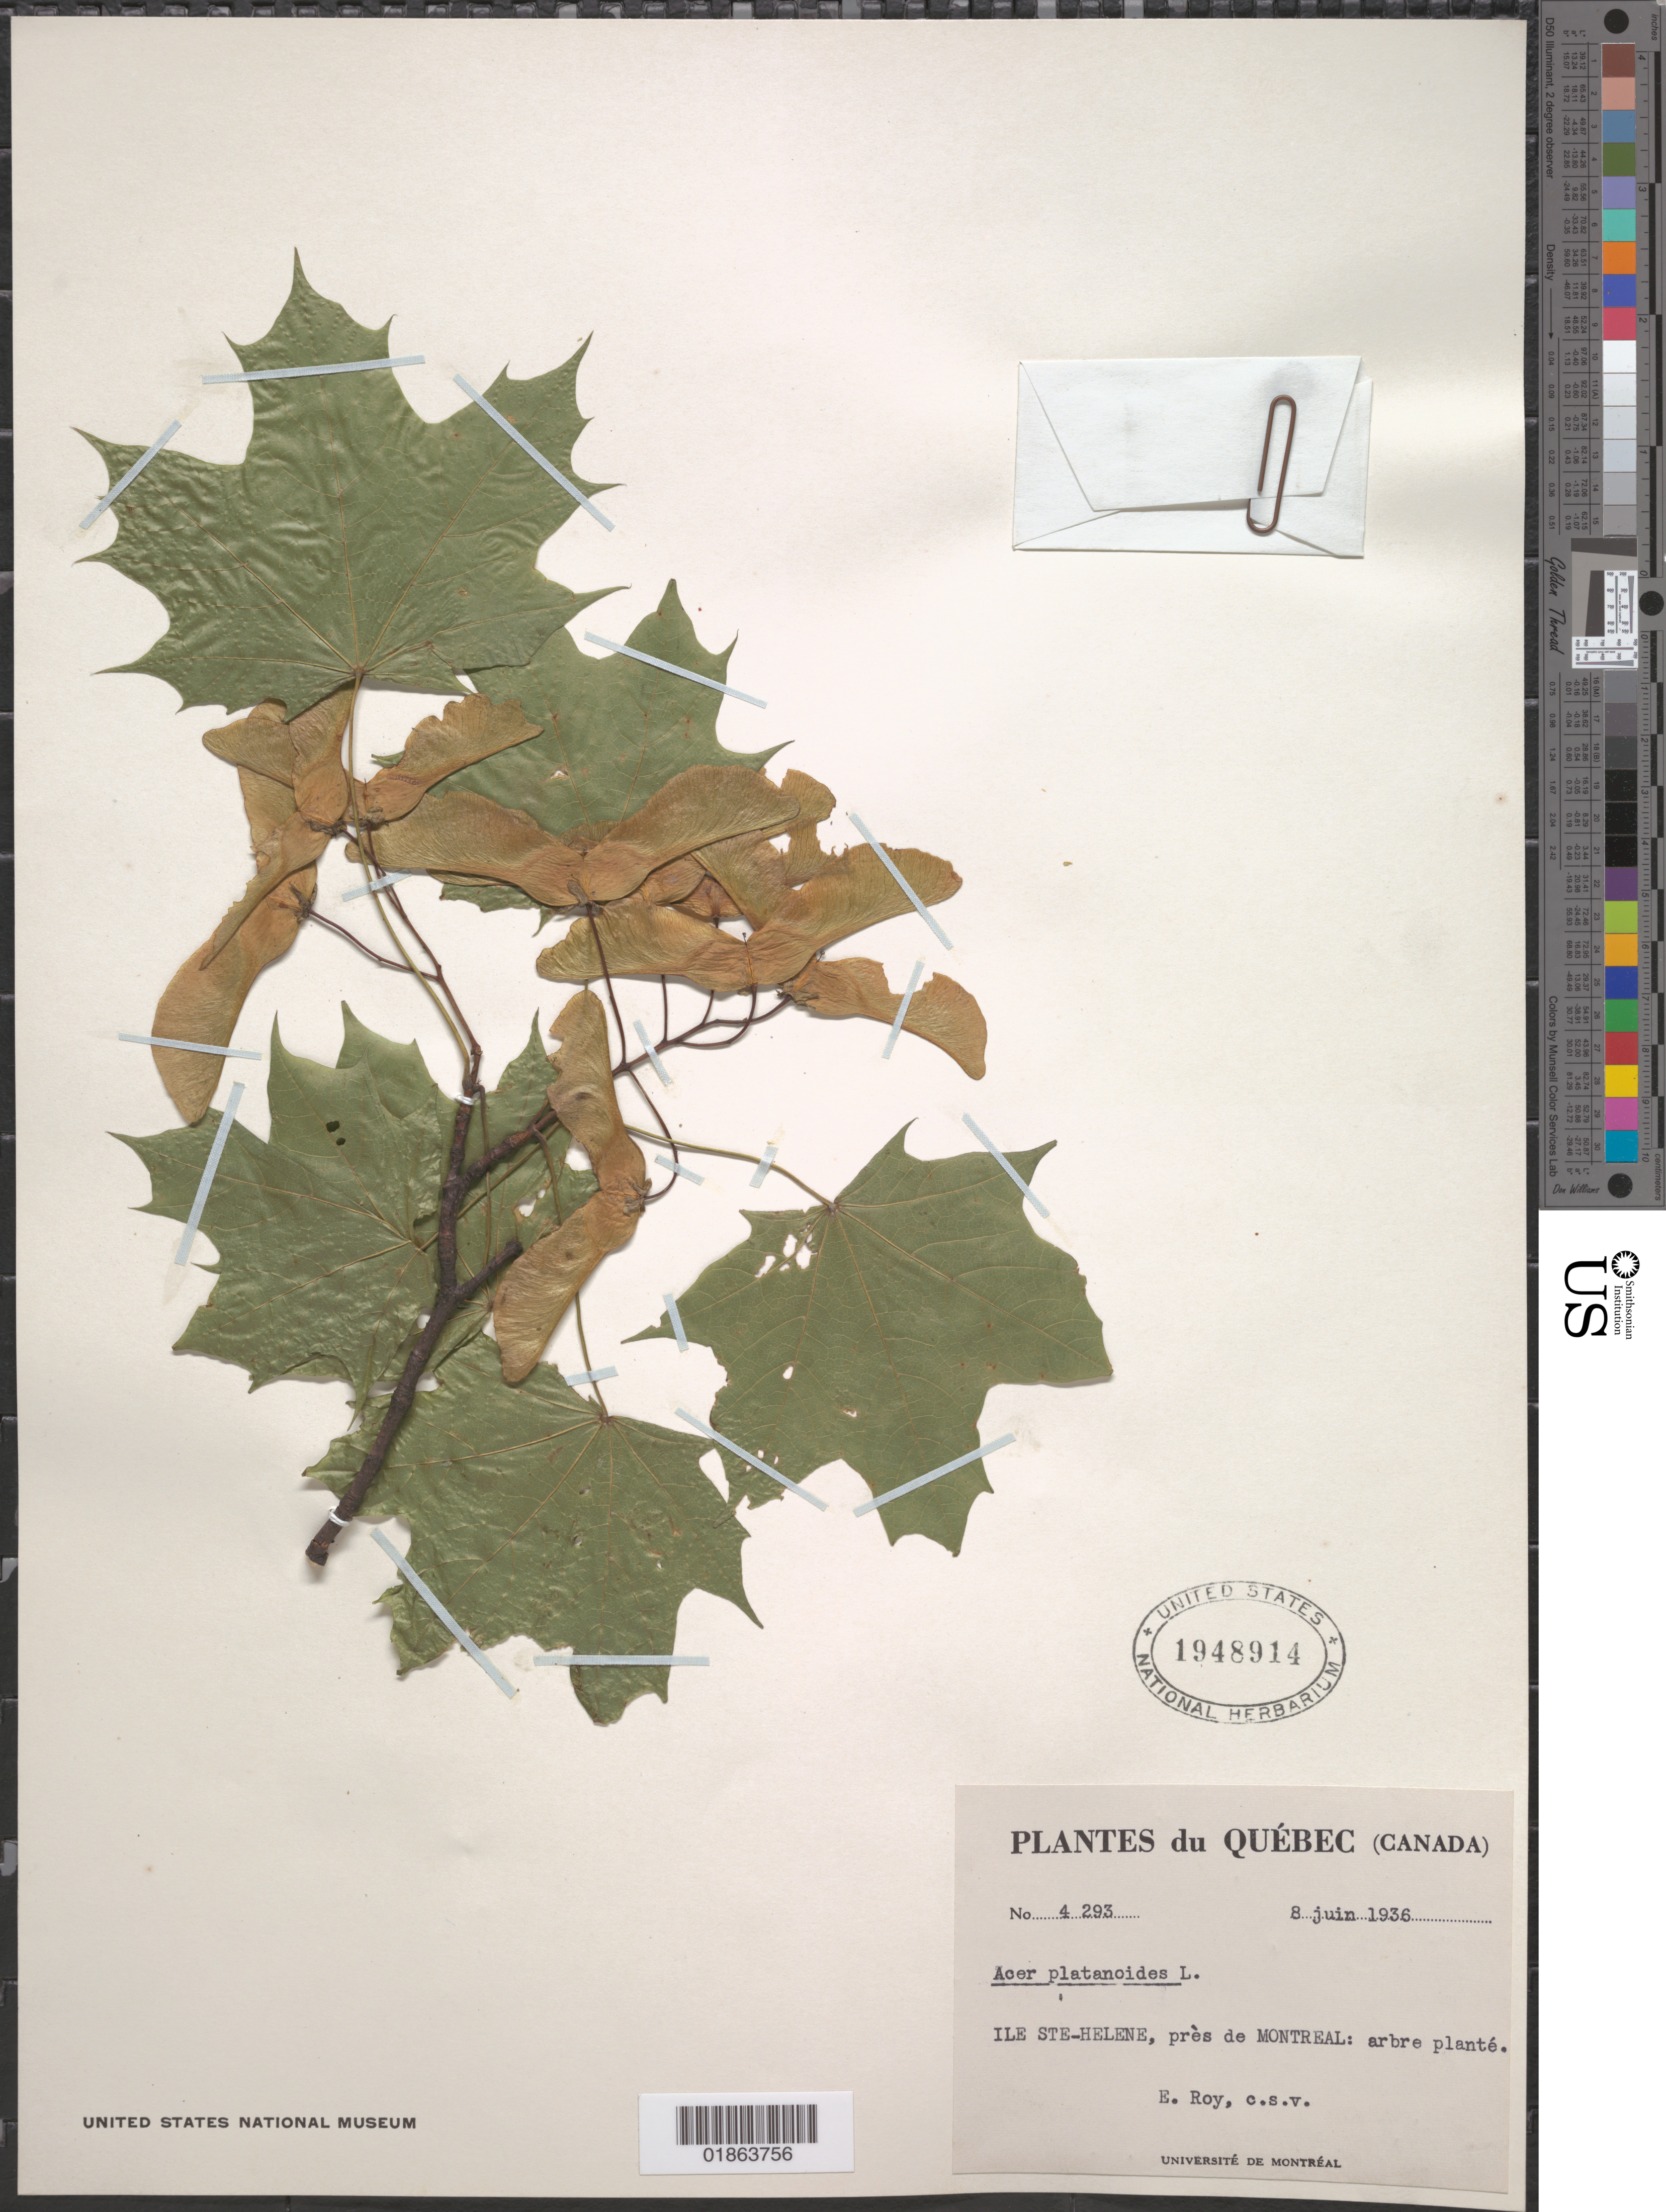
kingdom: Plantae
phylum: Tracheophyta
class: Magnoliopsida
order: Sapindales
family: Sapindaceae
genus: Acer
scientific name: Acer platanoides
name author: L.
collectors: E. Roy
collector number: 4293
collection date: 1936-06-08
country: Canada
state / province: Quebec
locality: Ile Ste-Helene, près de Montreal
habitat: Cultivated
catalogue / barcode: US 1948914